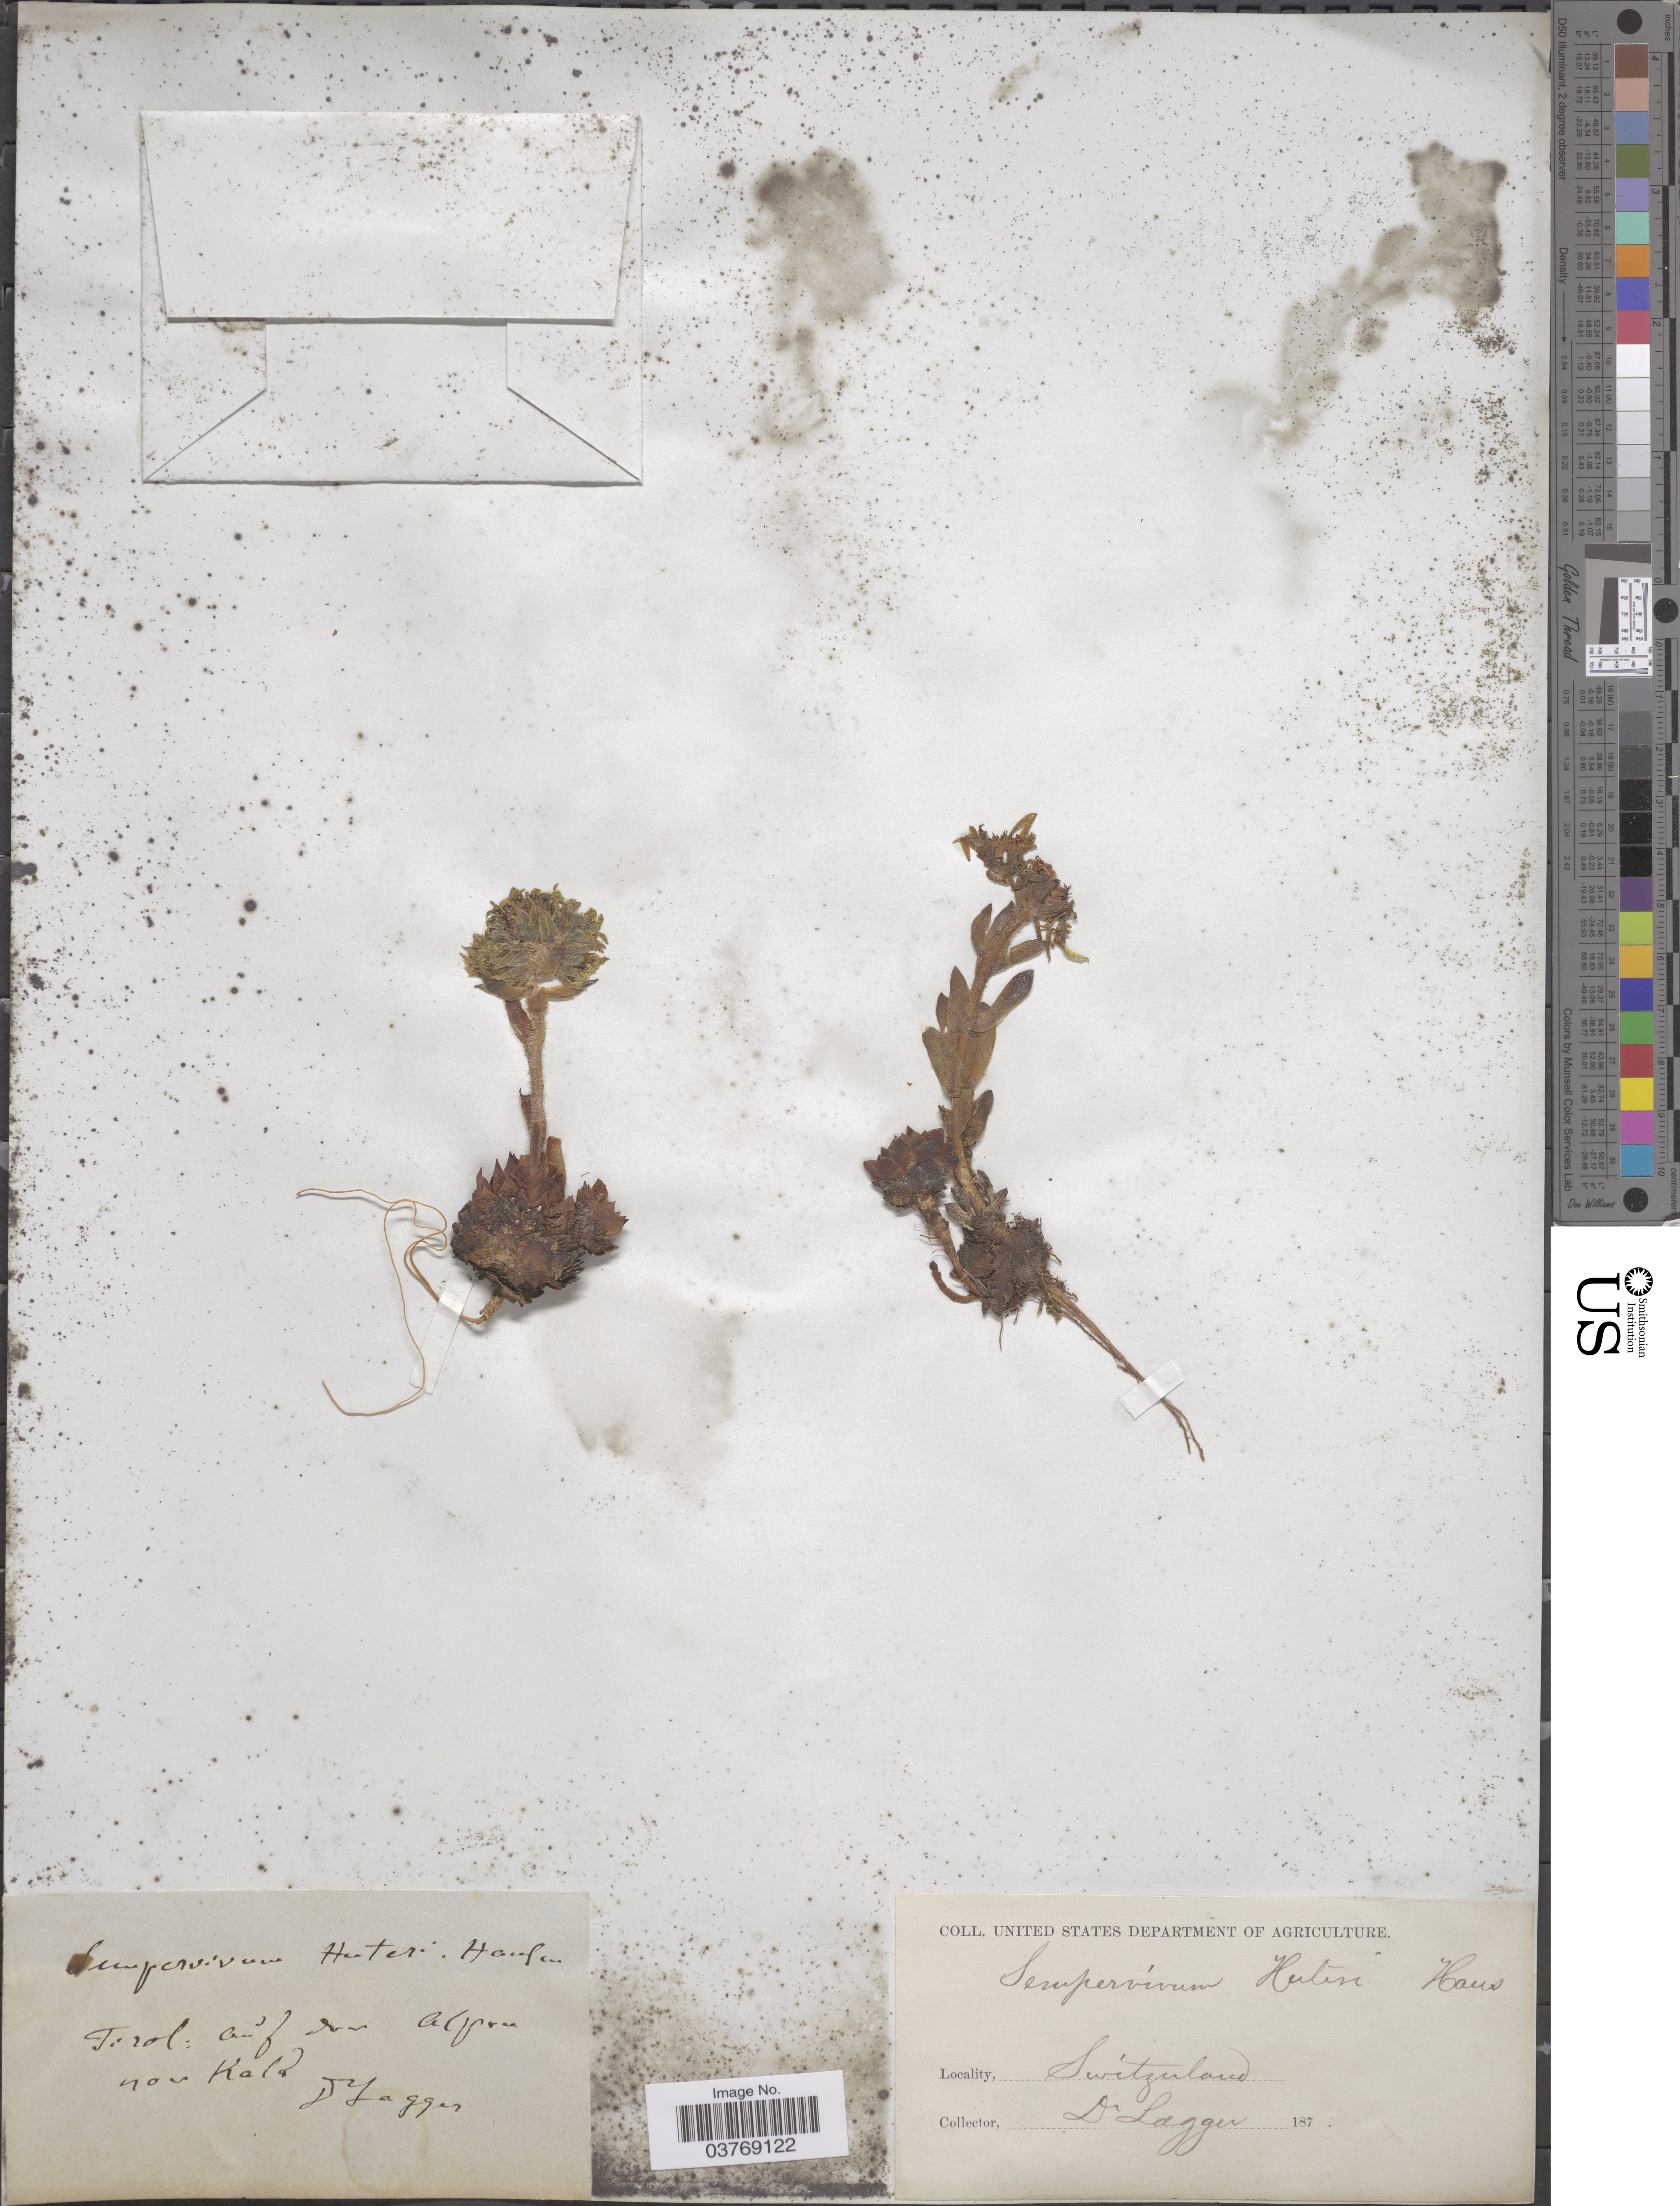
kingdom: Plantae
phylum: Tracheophyta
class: Magnoliopsida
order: Saxifragales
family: Crassulaceae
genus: Sempervivum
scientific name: Sempervivum x huteri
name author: Hausnr. ex Seboth & F. Graf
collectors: F. J. Lagger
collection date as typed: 187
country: Switzerland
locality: Tirol: Auf von Alpen. non. Kalb.